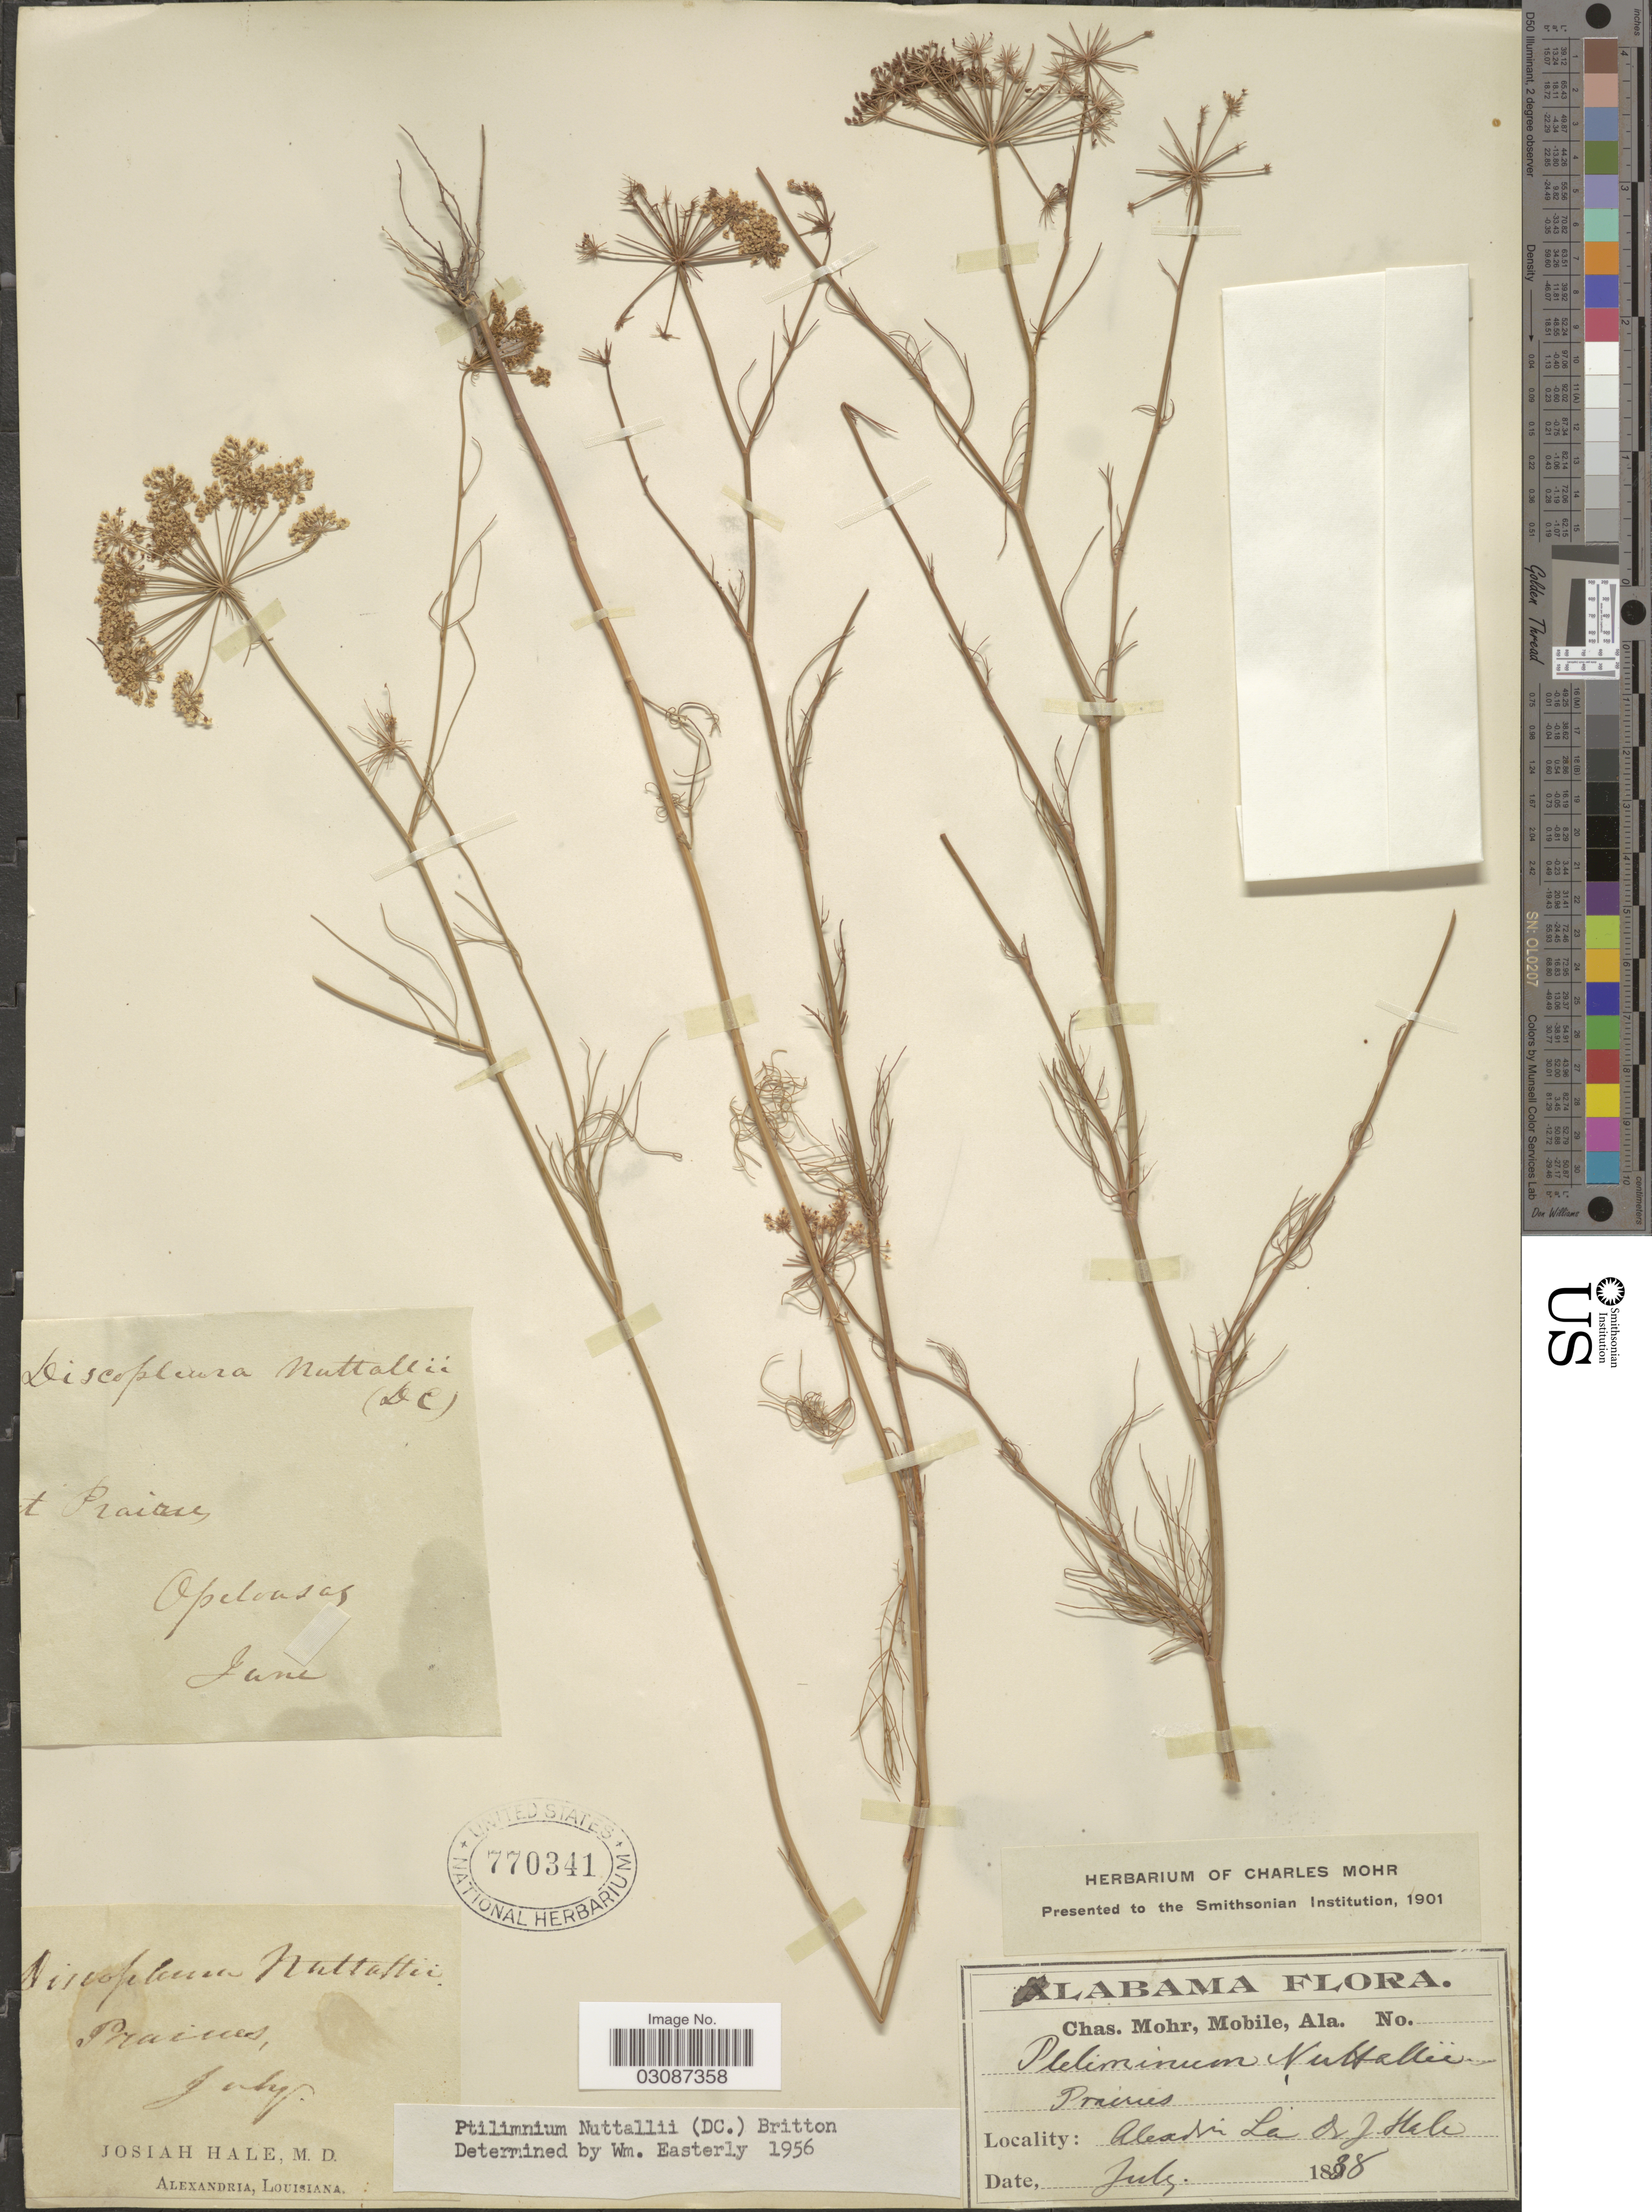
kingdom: Plantae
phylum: Tracheophyta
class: Magnoliopsida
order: Apiales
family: Apiaceae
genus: Ptilimnium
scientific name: Ptilimnium nuttallii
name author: (DC.) Britton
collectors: J. Hale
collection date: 1838-06/1838-07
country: United States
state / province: Louisiana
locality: Alexdria La.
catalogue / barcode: US 770341